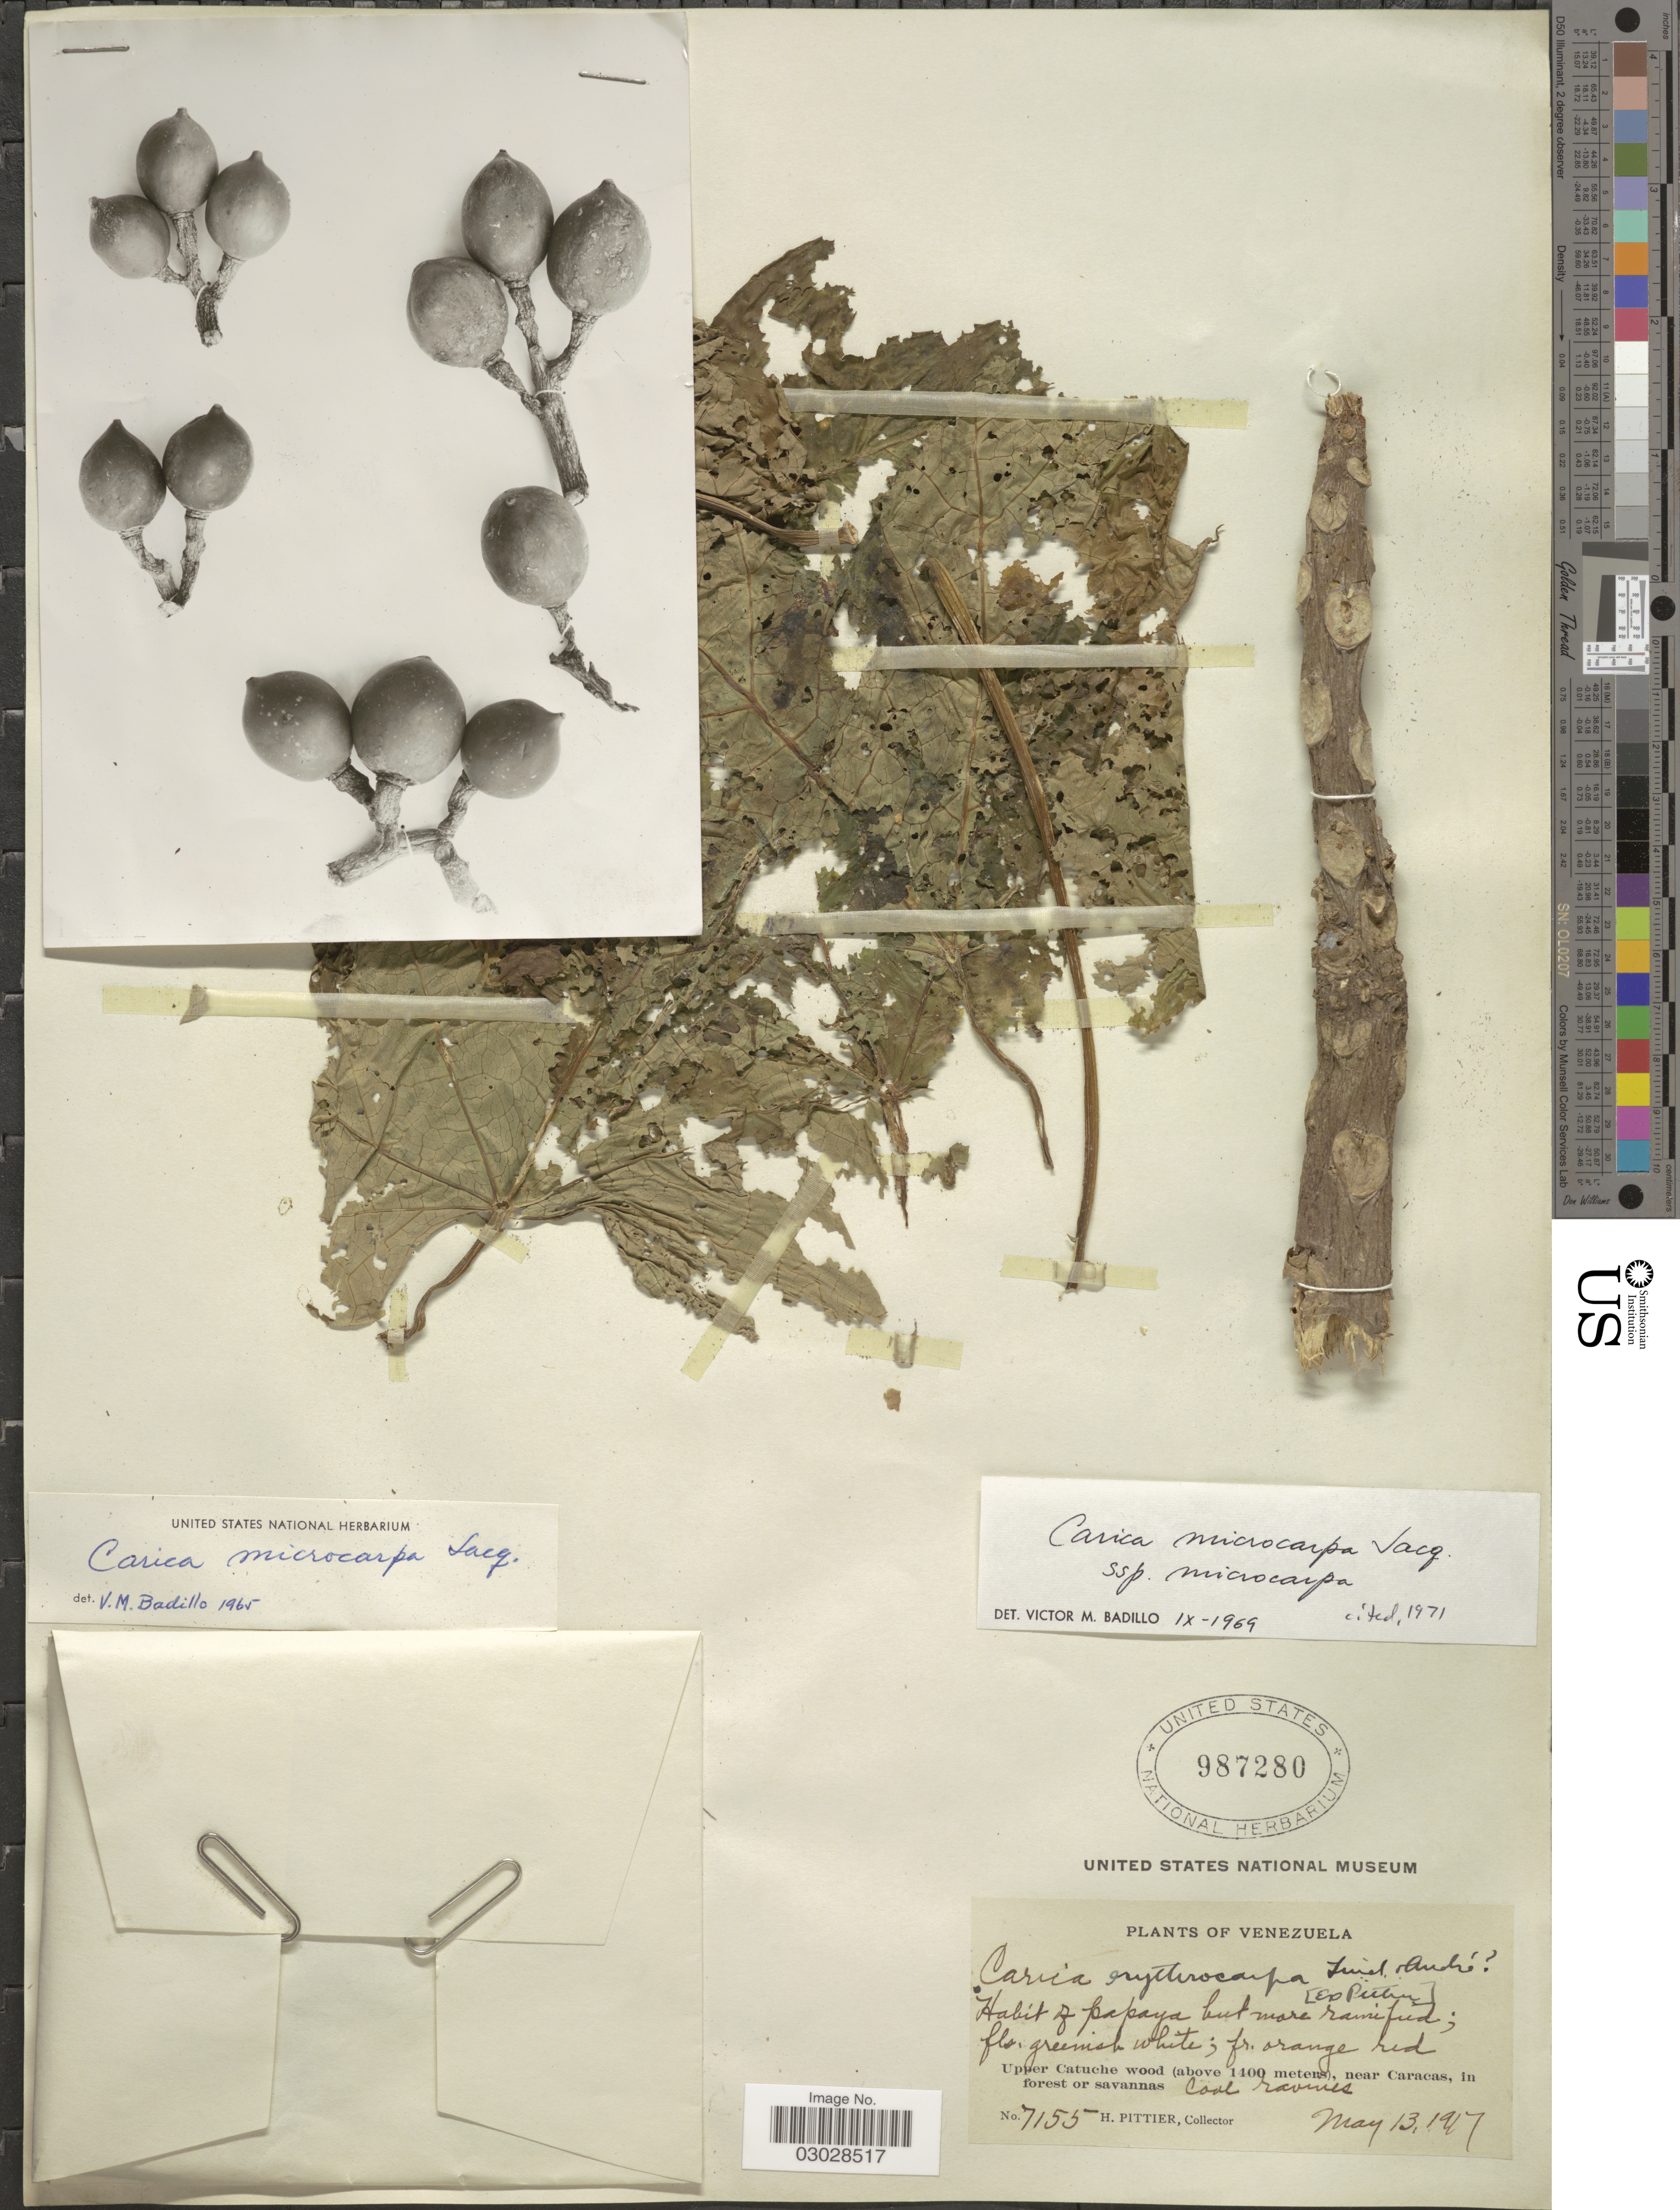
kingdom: Plantae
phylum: Tracheophyta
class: Magnoliopsida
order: Brassicales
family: Caricaceae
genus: Vasconcellea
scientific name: Vasconcellea microcarpa subsp. microcarpa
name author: (Jacq.) A. DC.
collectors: H. F. Pittier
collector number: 7155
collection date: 1917-05-13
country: Venezuela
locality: Upper Catuche wood, near Caracas.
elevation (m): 1400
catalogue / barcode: US 987280